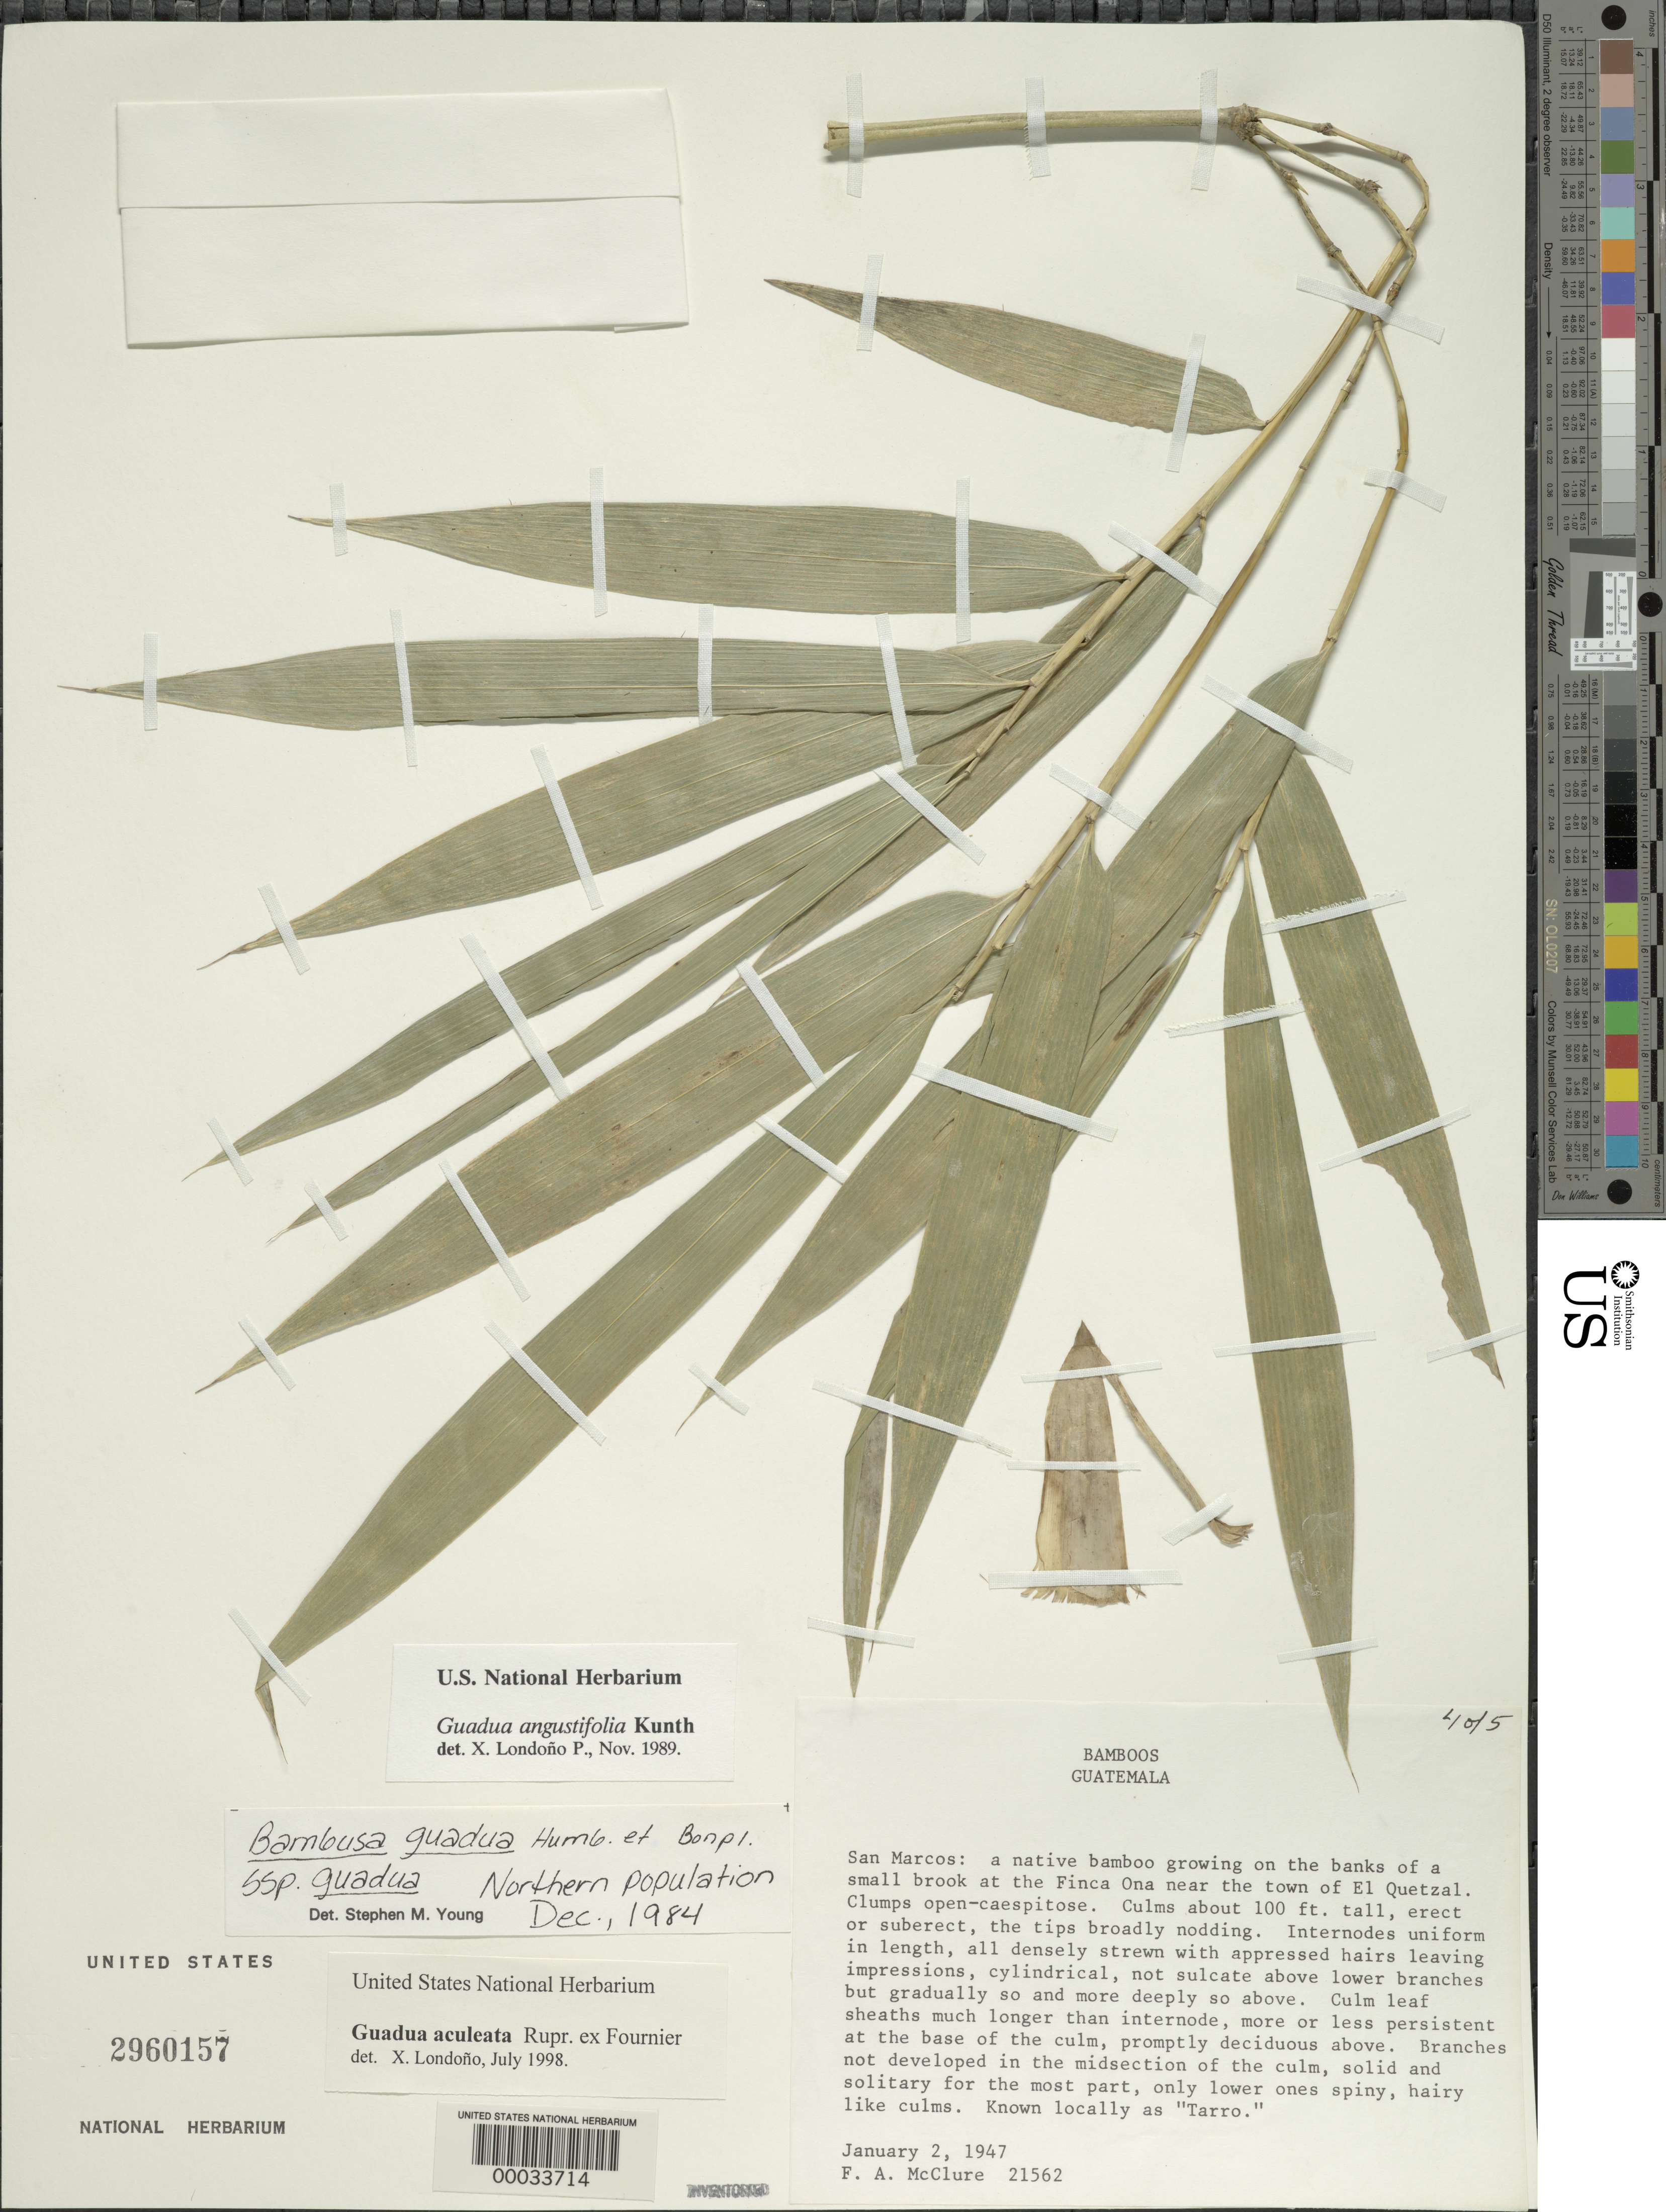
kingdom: Plantae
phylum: Tracheophyta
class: Liliopsida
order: Poales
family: Poaceae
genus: Guadua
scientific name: Guadua aculeata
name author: Rupr. ex E. Fourn.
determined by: Londoño, X., (TULV), Jardin Botanico "Juan Maria Cespedes"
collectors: F. A. McClure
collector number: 21562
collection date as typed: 02 Jan 1947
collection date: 1947-01-02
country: Guatemala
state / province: San Marcos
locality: Finca Ona, El Quetzal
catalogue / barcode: US 2960157